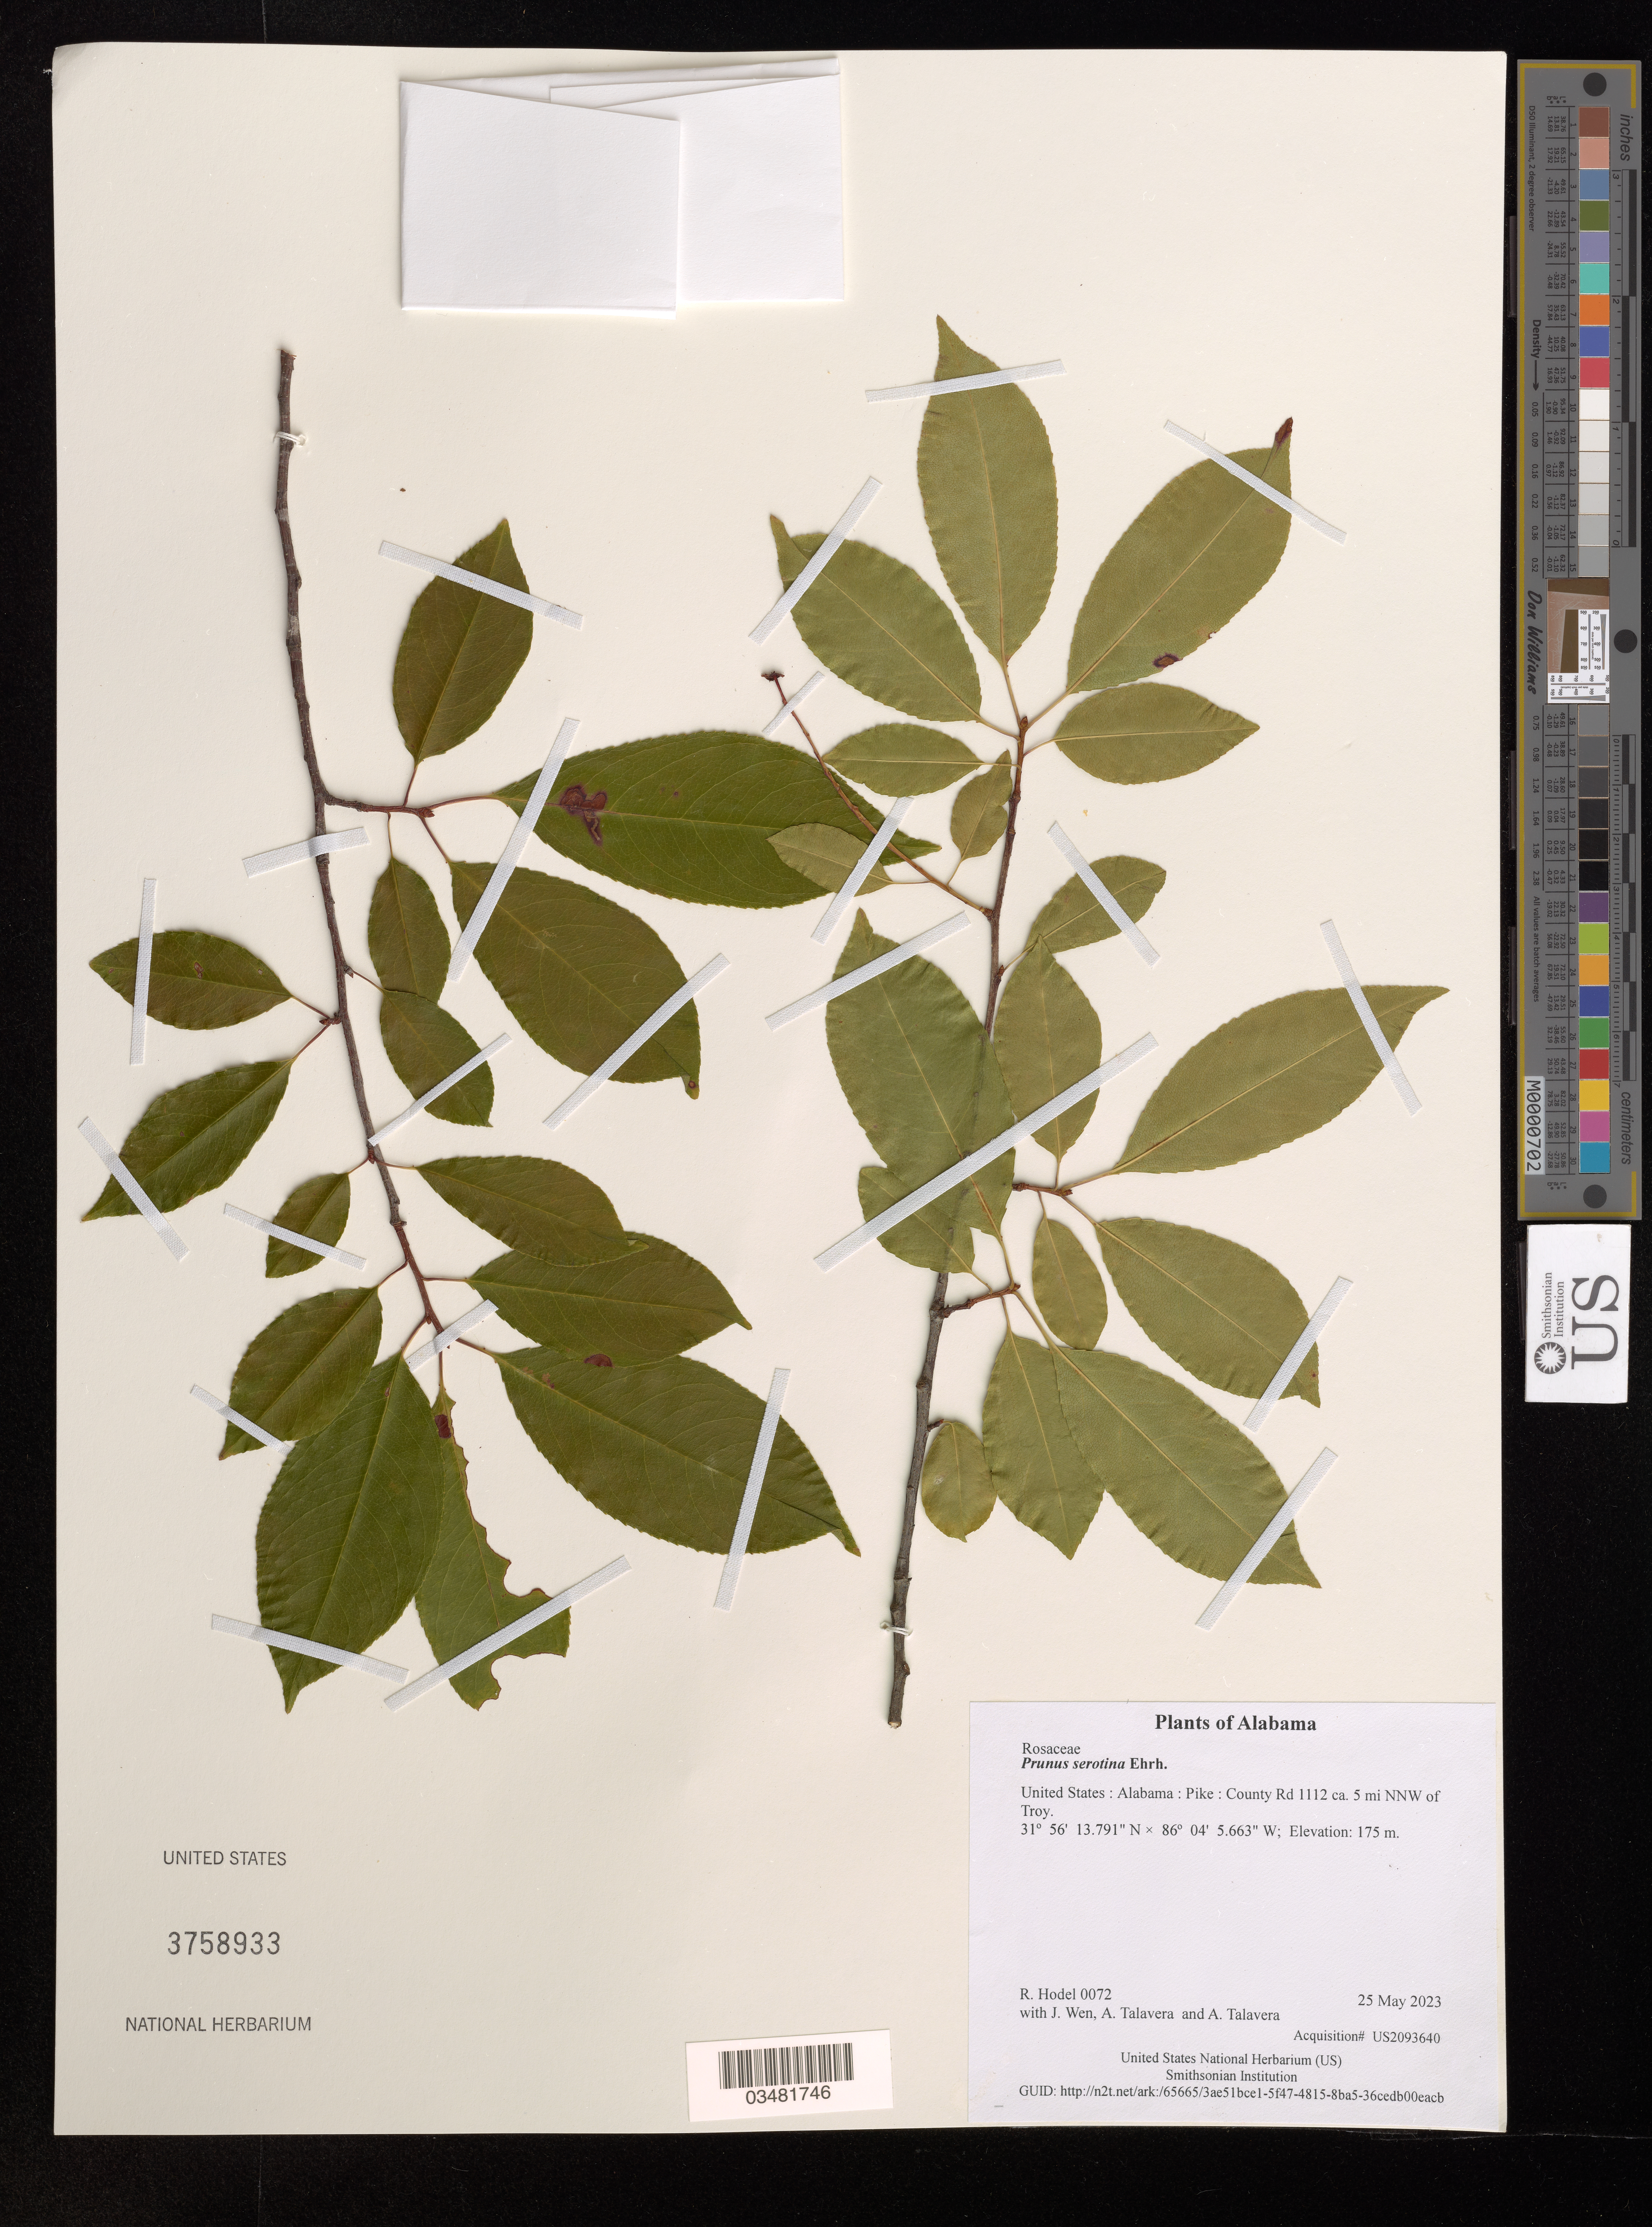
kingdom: Plantae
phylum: Tracheophyta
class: Magnoliopsida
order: Rosales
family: Rosaceae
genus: Prunus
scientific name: Prunus serotina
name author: Ehrh.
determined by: Hodel, Richard G. J.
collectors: R. Hodel, J. Wen, A. Talavera & A. Talavera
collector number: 0072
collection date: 2023-05-25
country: United States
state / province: Alabama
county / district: Pike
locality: County Rd 1112 ca. 5 mi NNW of Troy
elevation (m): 175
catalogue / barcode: US 3758933